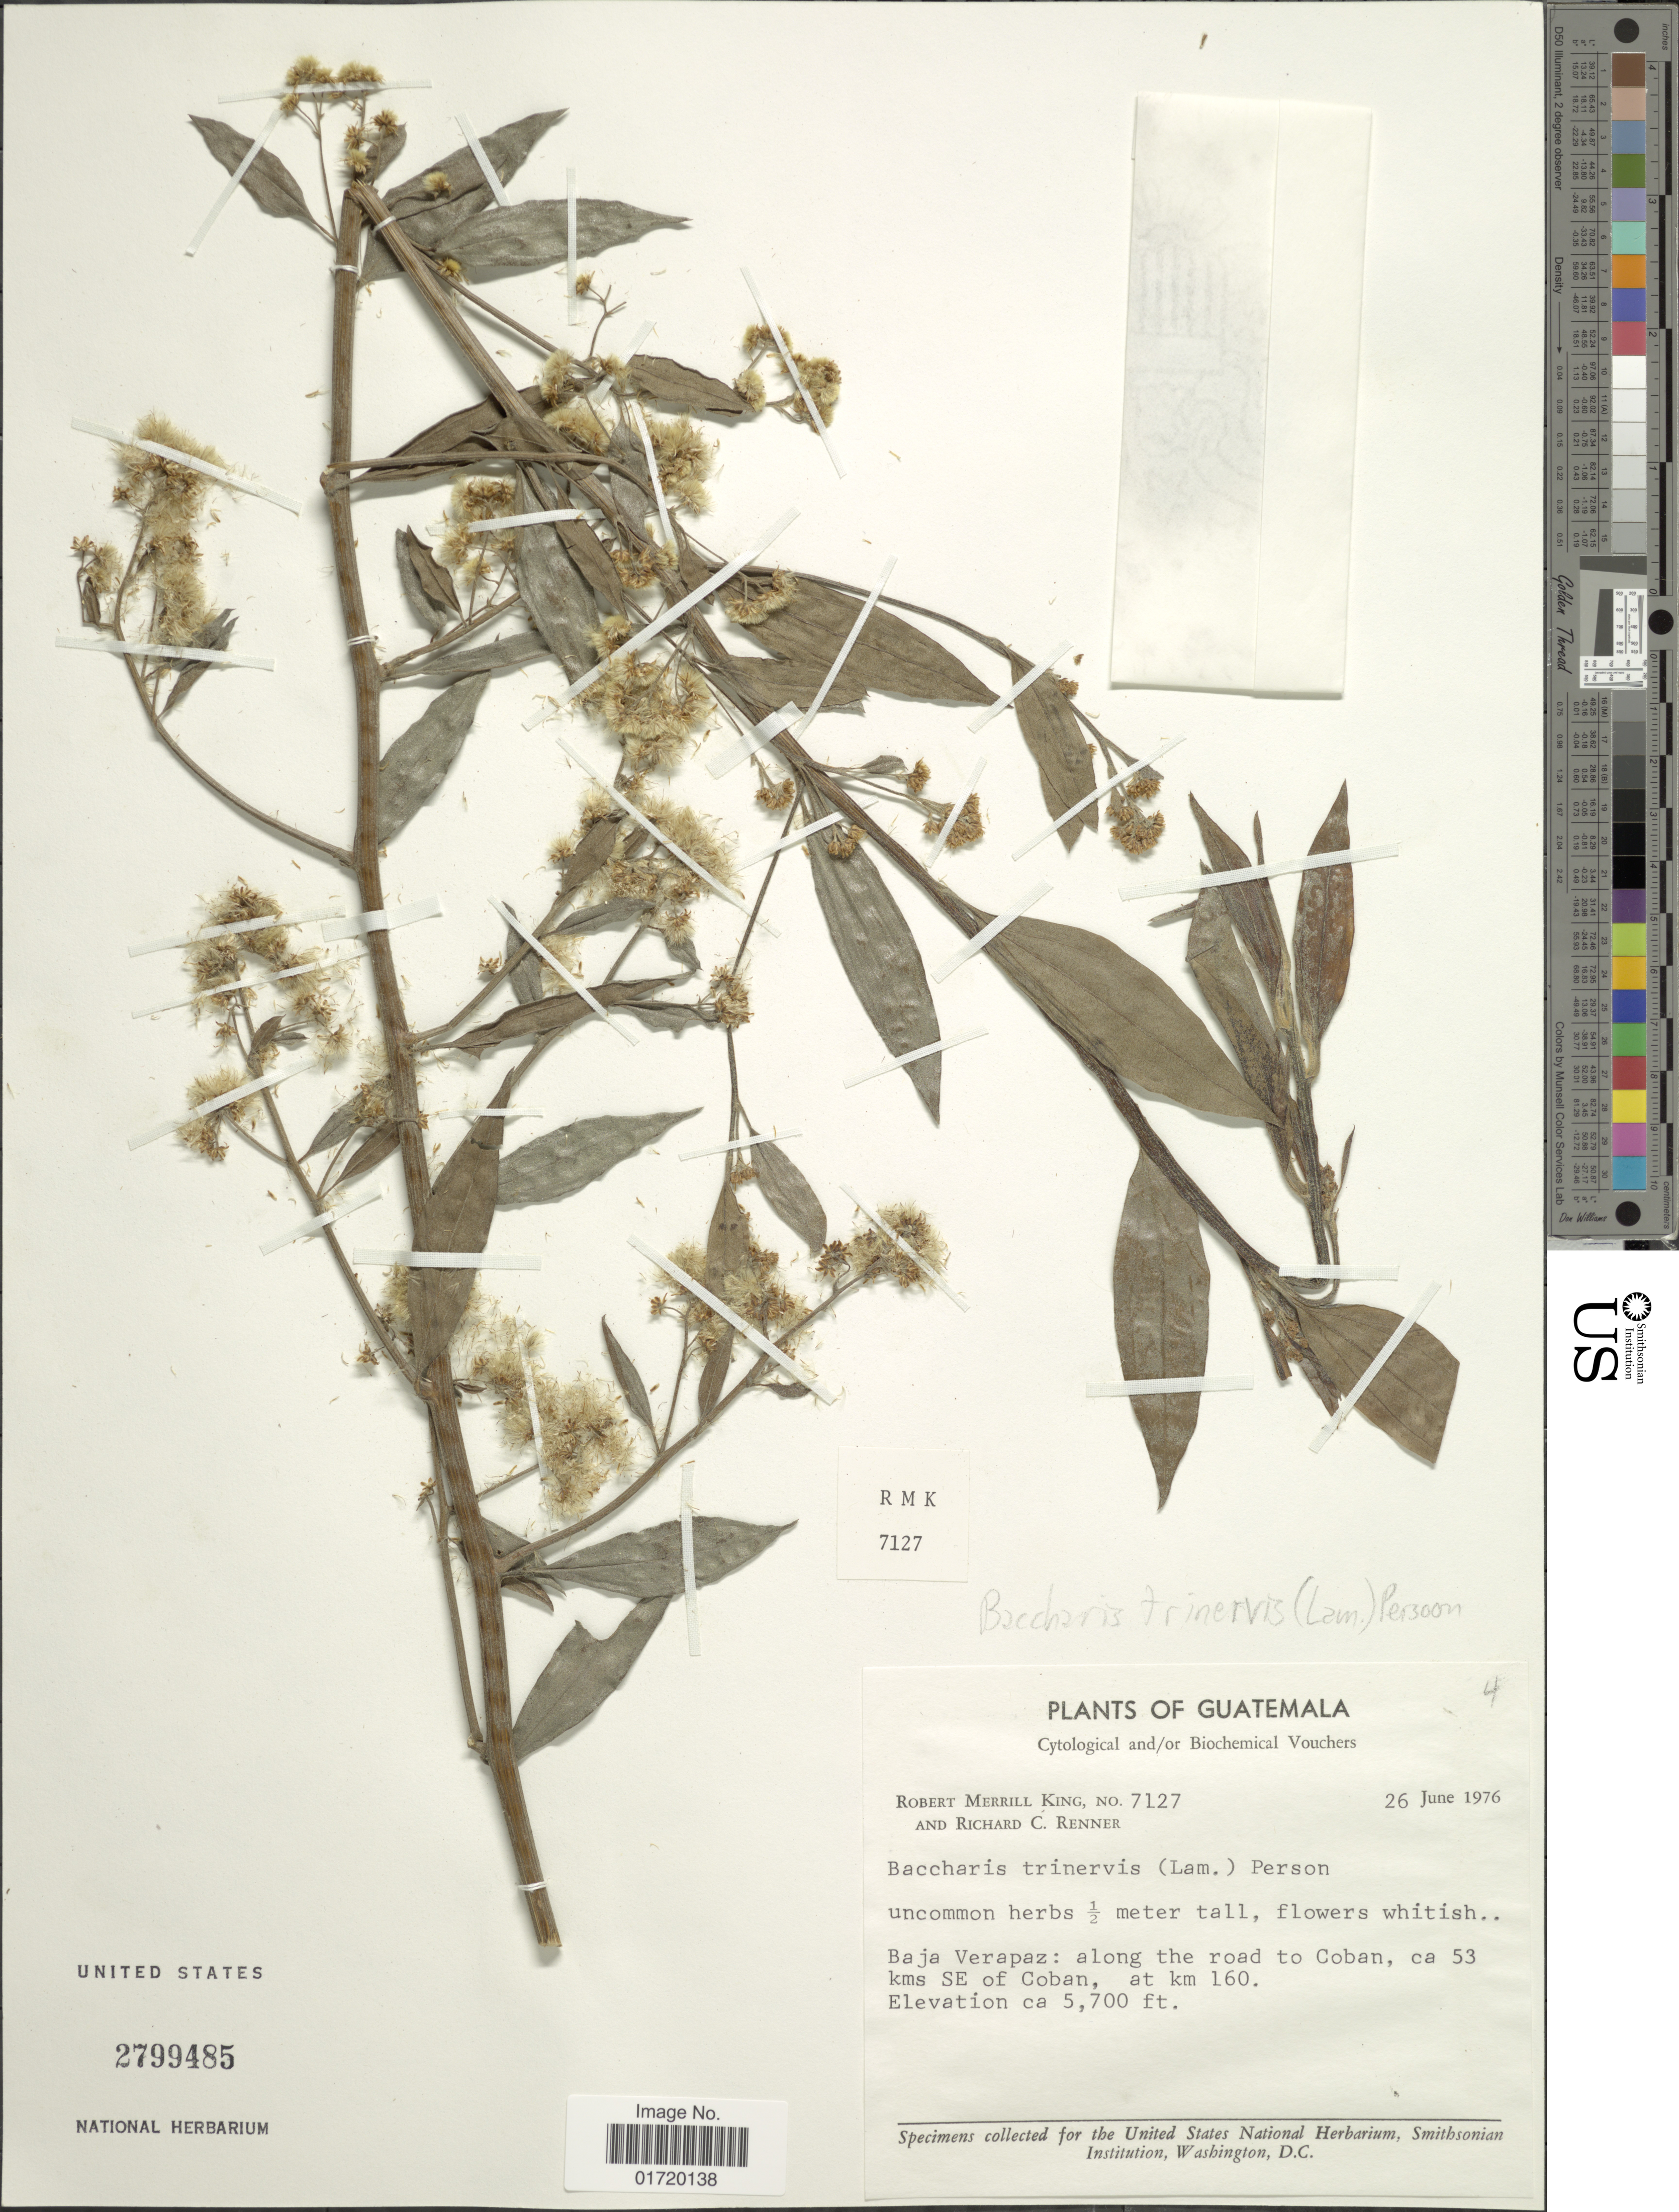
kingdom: Plantae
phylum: Tracheophyta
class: Magnoliopsida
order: Asterales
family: Asteraceae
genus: Baccharis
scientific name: Baccharis trinervis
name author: (Lam.) Pers.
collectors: R. M. King & R. C. Renner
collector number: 7127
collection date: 1976-06-26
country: Guatemala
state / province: Baja Verapaz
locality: Along the road to Coban, ca 53 kns SE of Coban, at km 160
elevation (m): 1737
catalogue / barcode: US 2799485